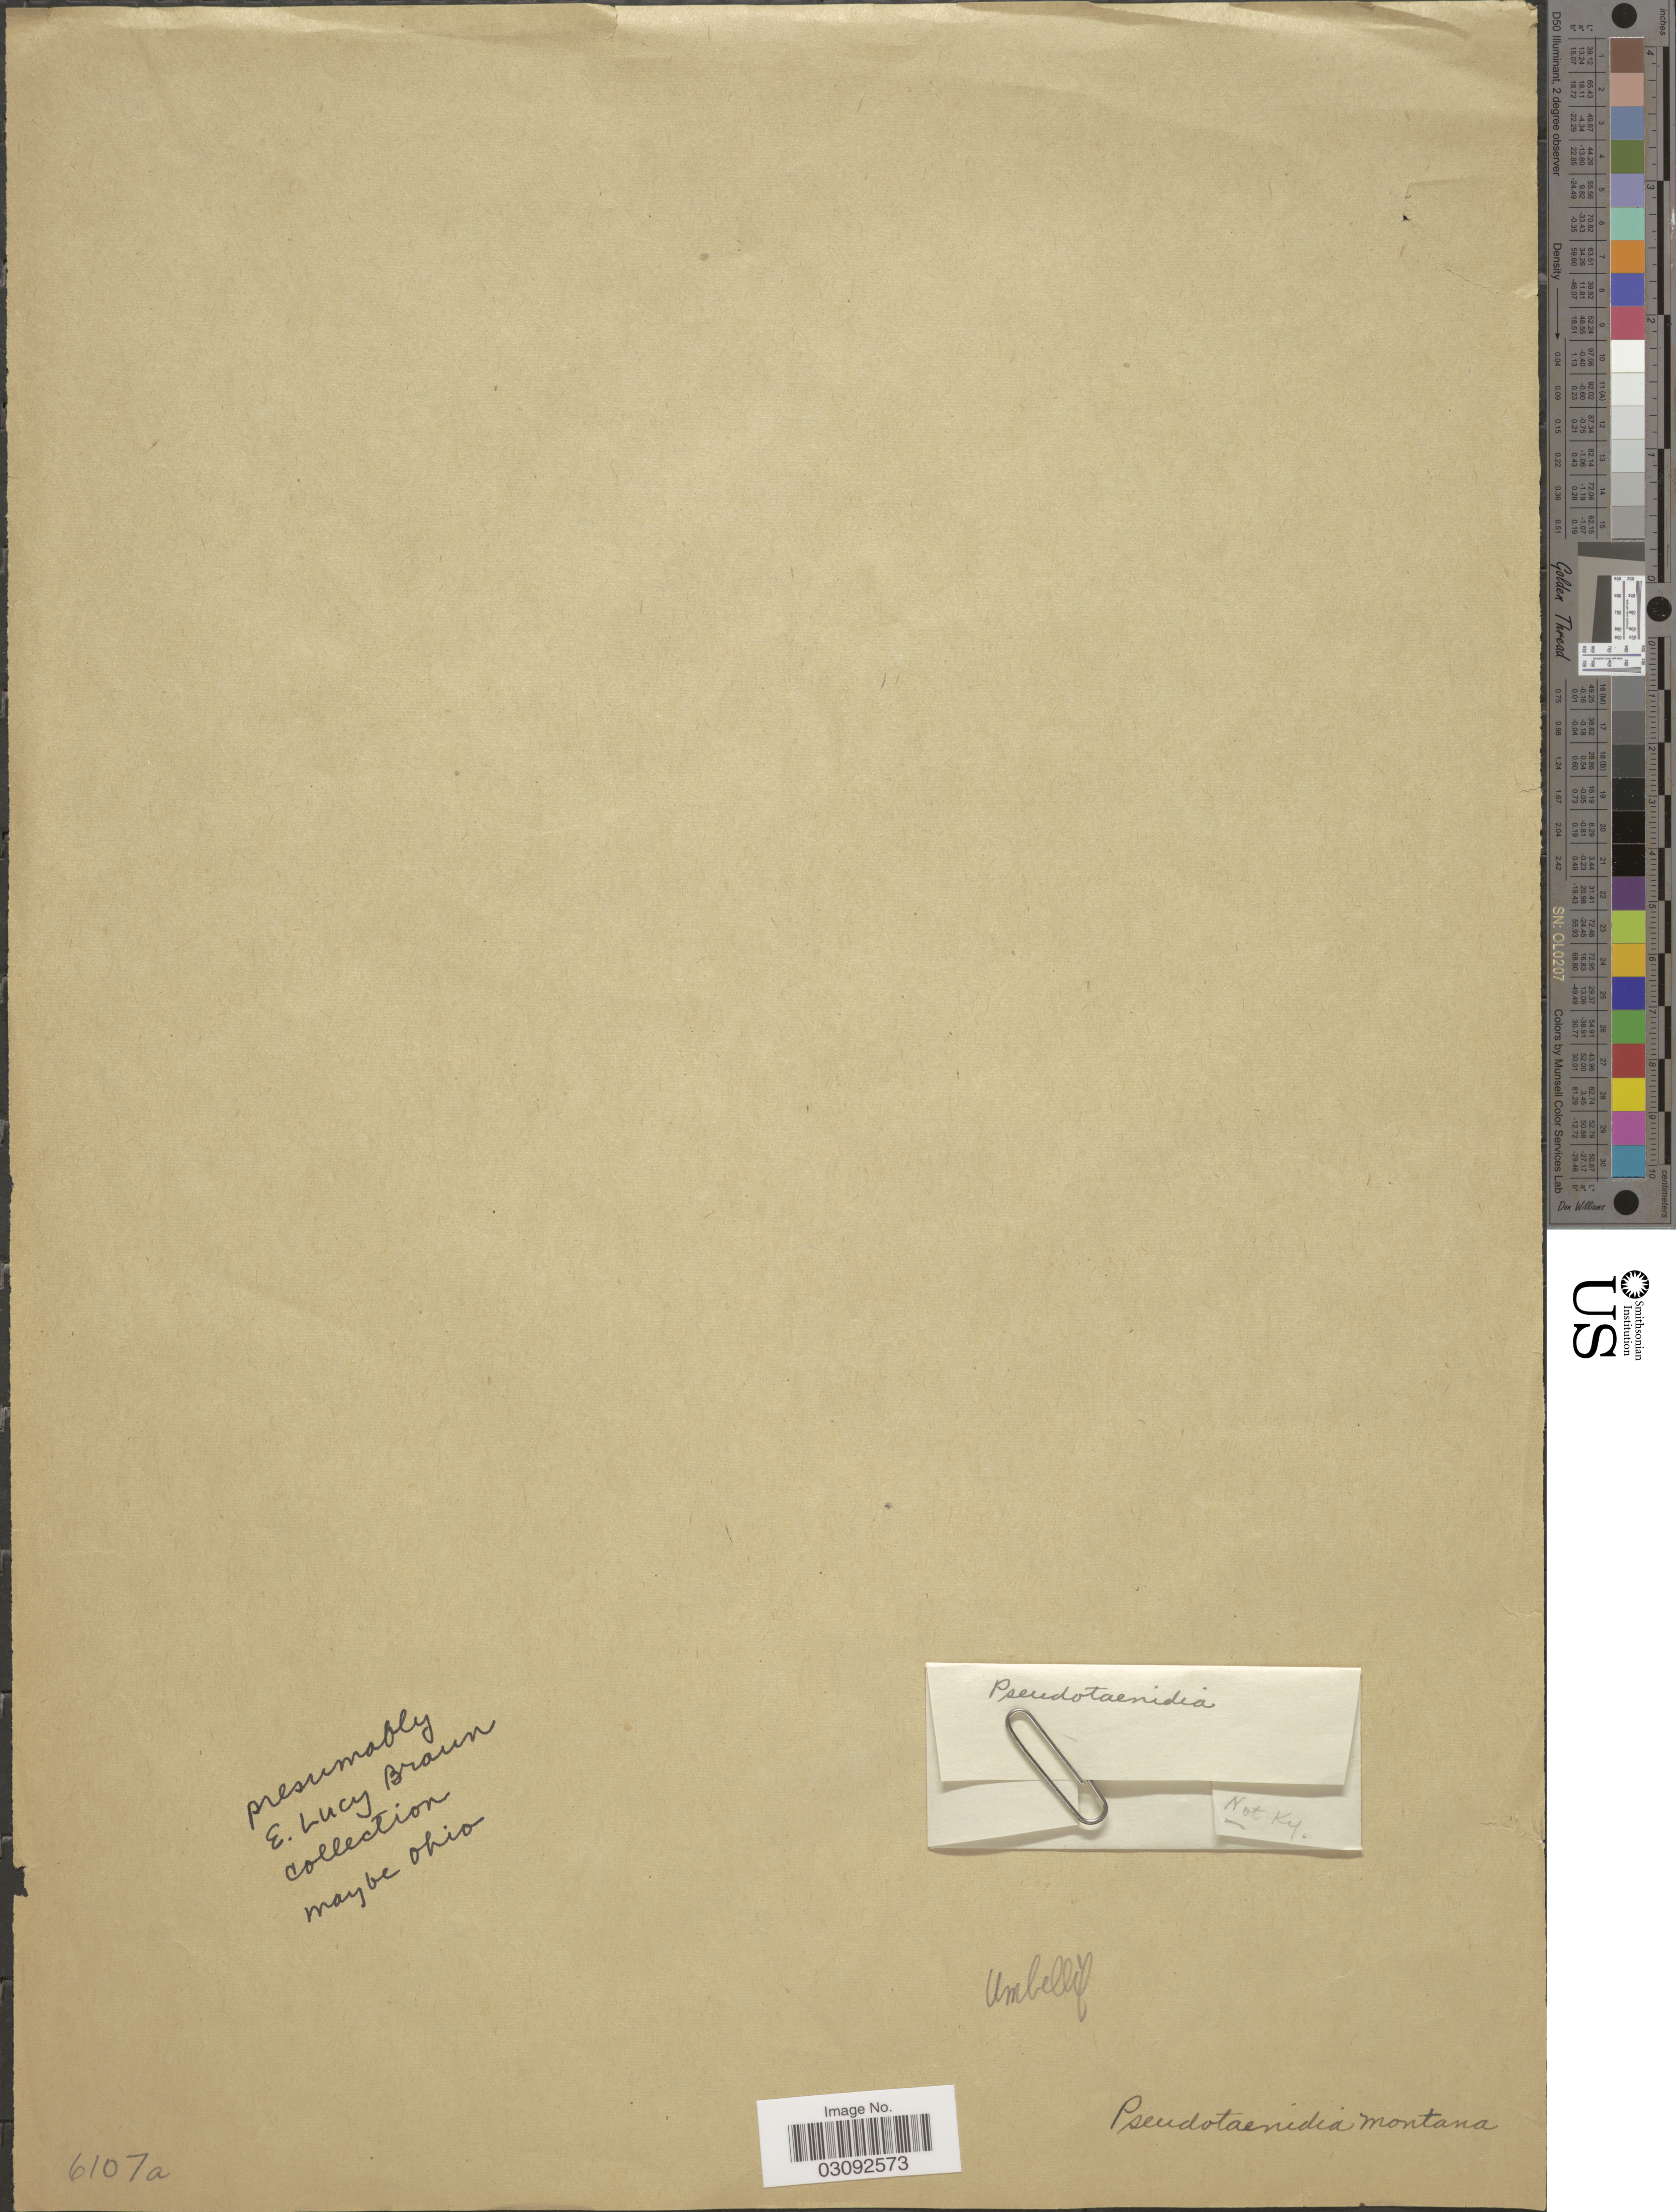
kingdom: Plantae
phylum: Tracheophyta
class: Magnoliopsida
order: Apiales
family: Apiaceae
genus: Pseudotaenidia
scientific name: Pseudotaenidia montana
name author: Mack.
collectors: E. L. Braun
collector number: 6107a?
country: United States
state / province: Ohio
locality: Maybe Ohio.